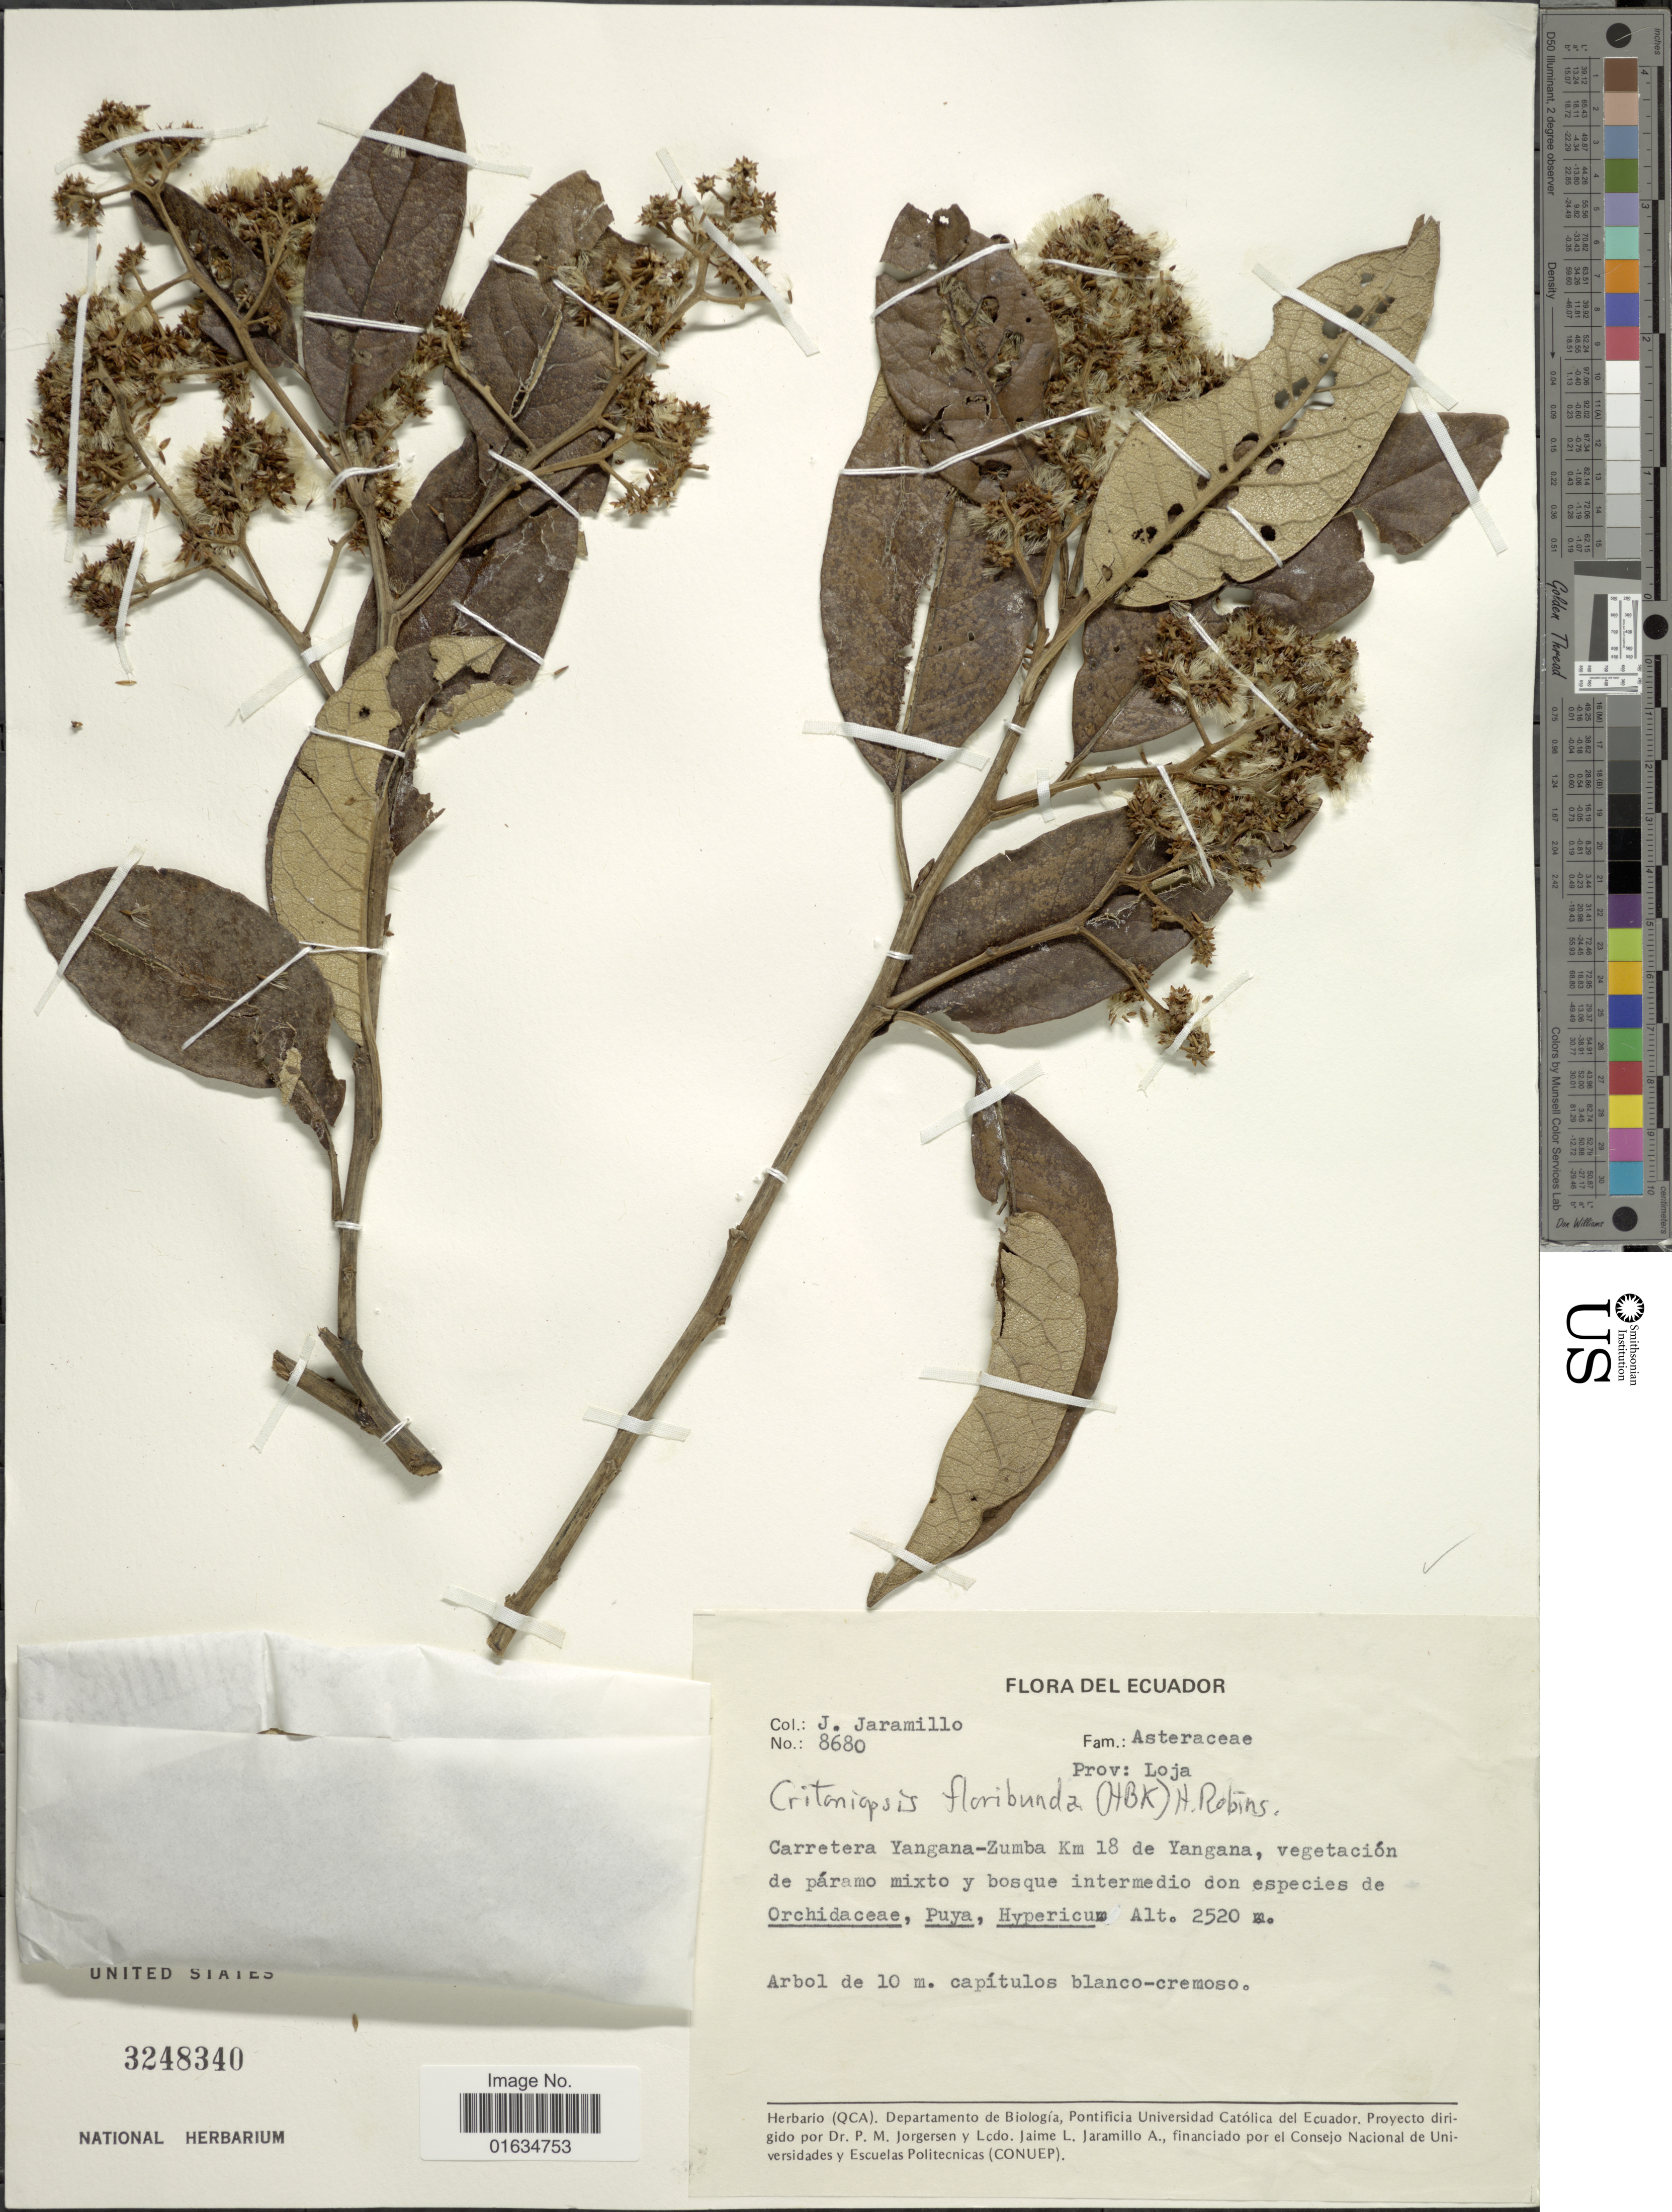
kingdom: Plantae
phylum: Tracheophyta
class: Magnoliopsida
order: Asterales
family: Asteraceae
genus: Critoniopsis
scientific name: Critoniopsis floribunda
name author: (Kunth) H. Rob.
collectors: J. Jaramillo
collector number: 8680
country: Ecuador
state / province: Loja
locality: Carretera Yangana-Zumba Km 18 de Yangana.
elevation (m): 2520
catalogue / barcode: US 3248340